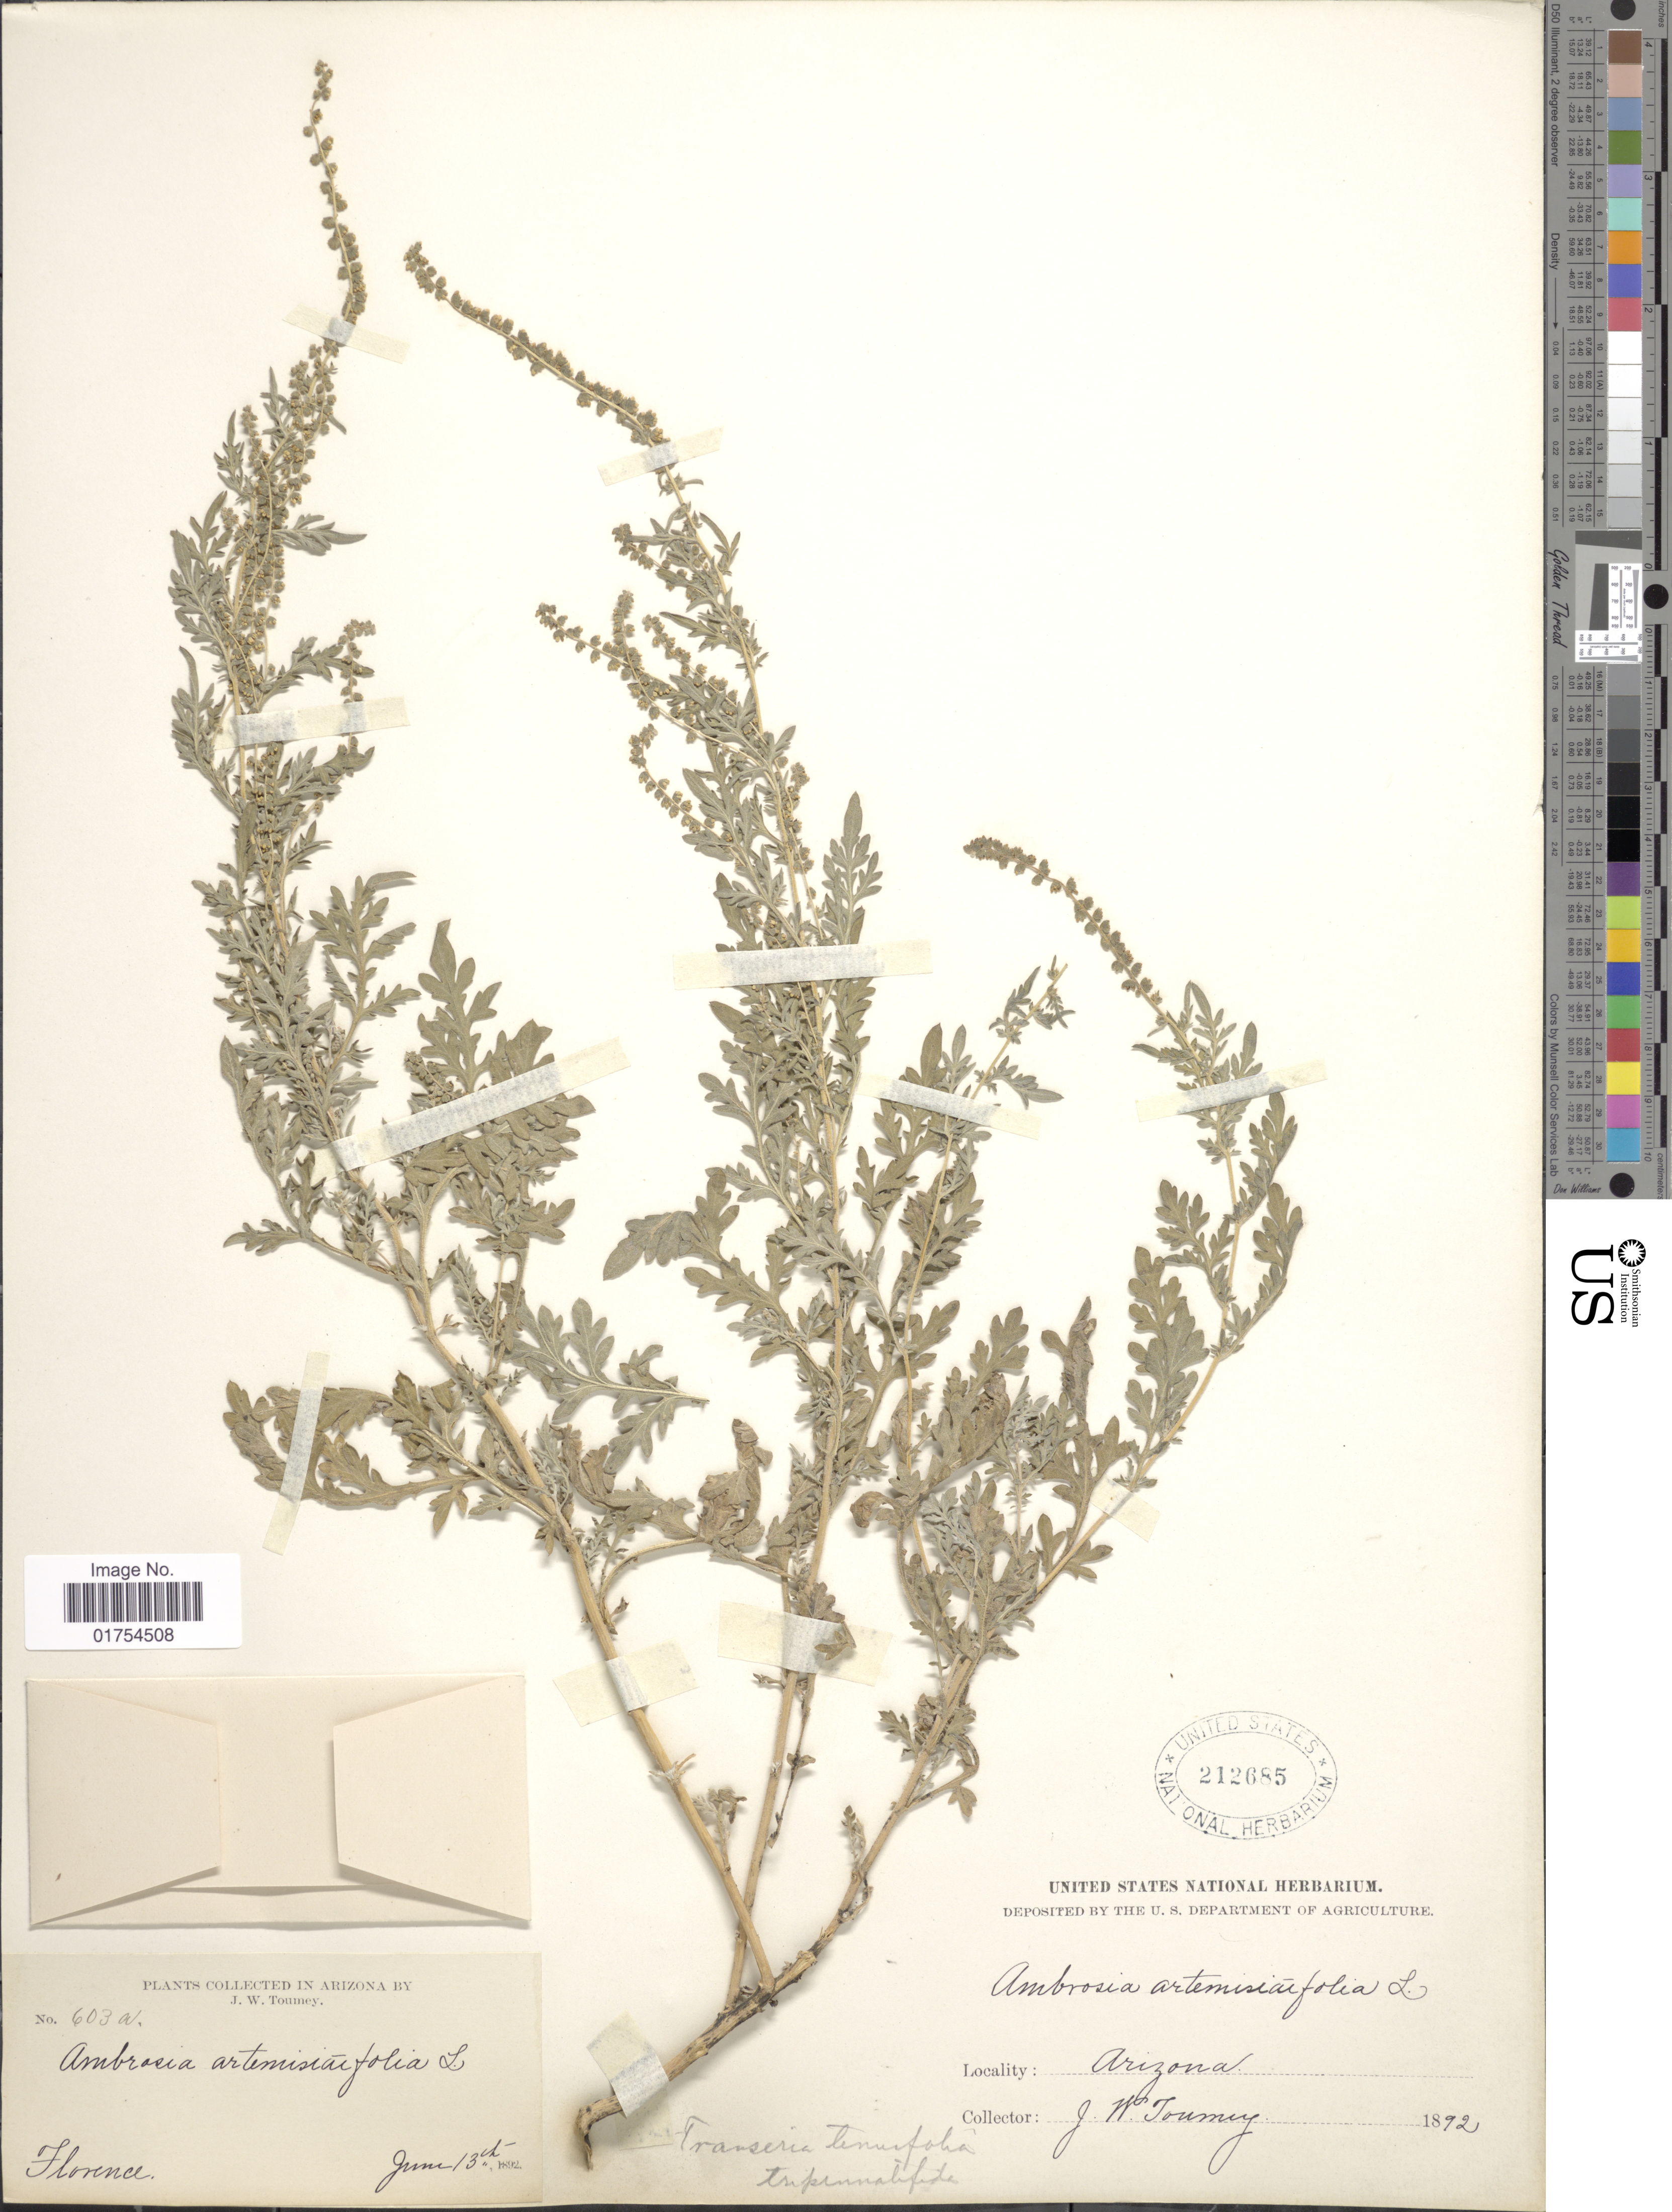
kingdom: Plantae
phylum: Tracheophyta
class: Magnoliopsida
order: Asterales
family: Asteraceae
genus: Franseria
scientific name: Franseria confertiflora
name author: (DC.) Rydb.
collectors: J. W. Toumey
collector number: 603a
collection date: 1892-06-13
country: United States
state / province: Arizona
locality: Florence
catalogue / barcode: US 212685